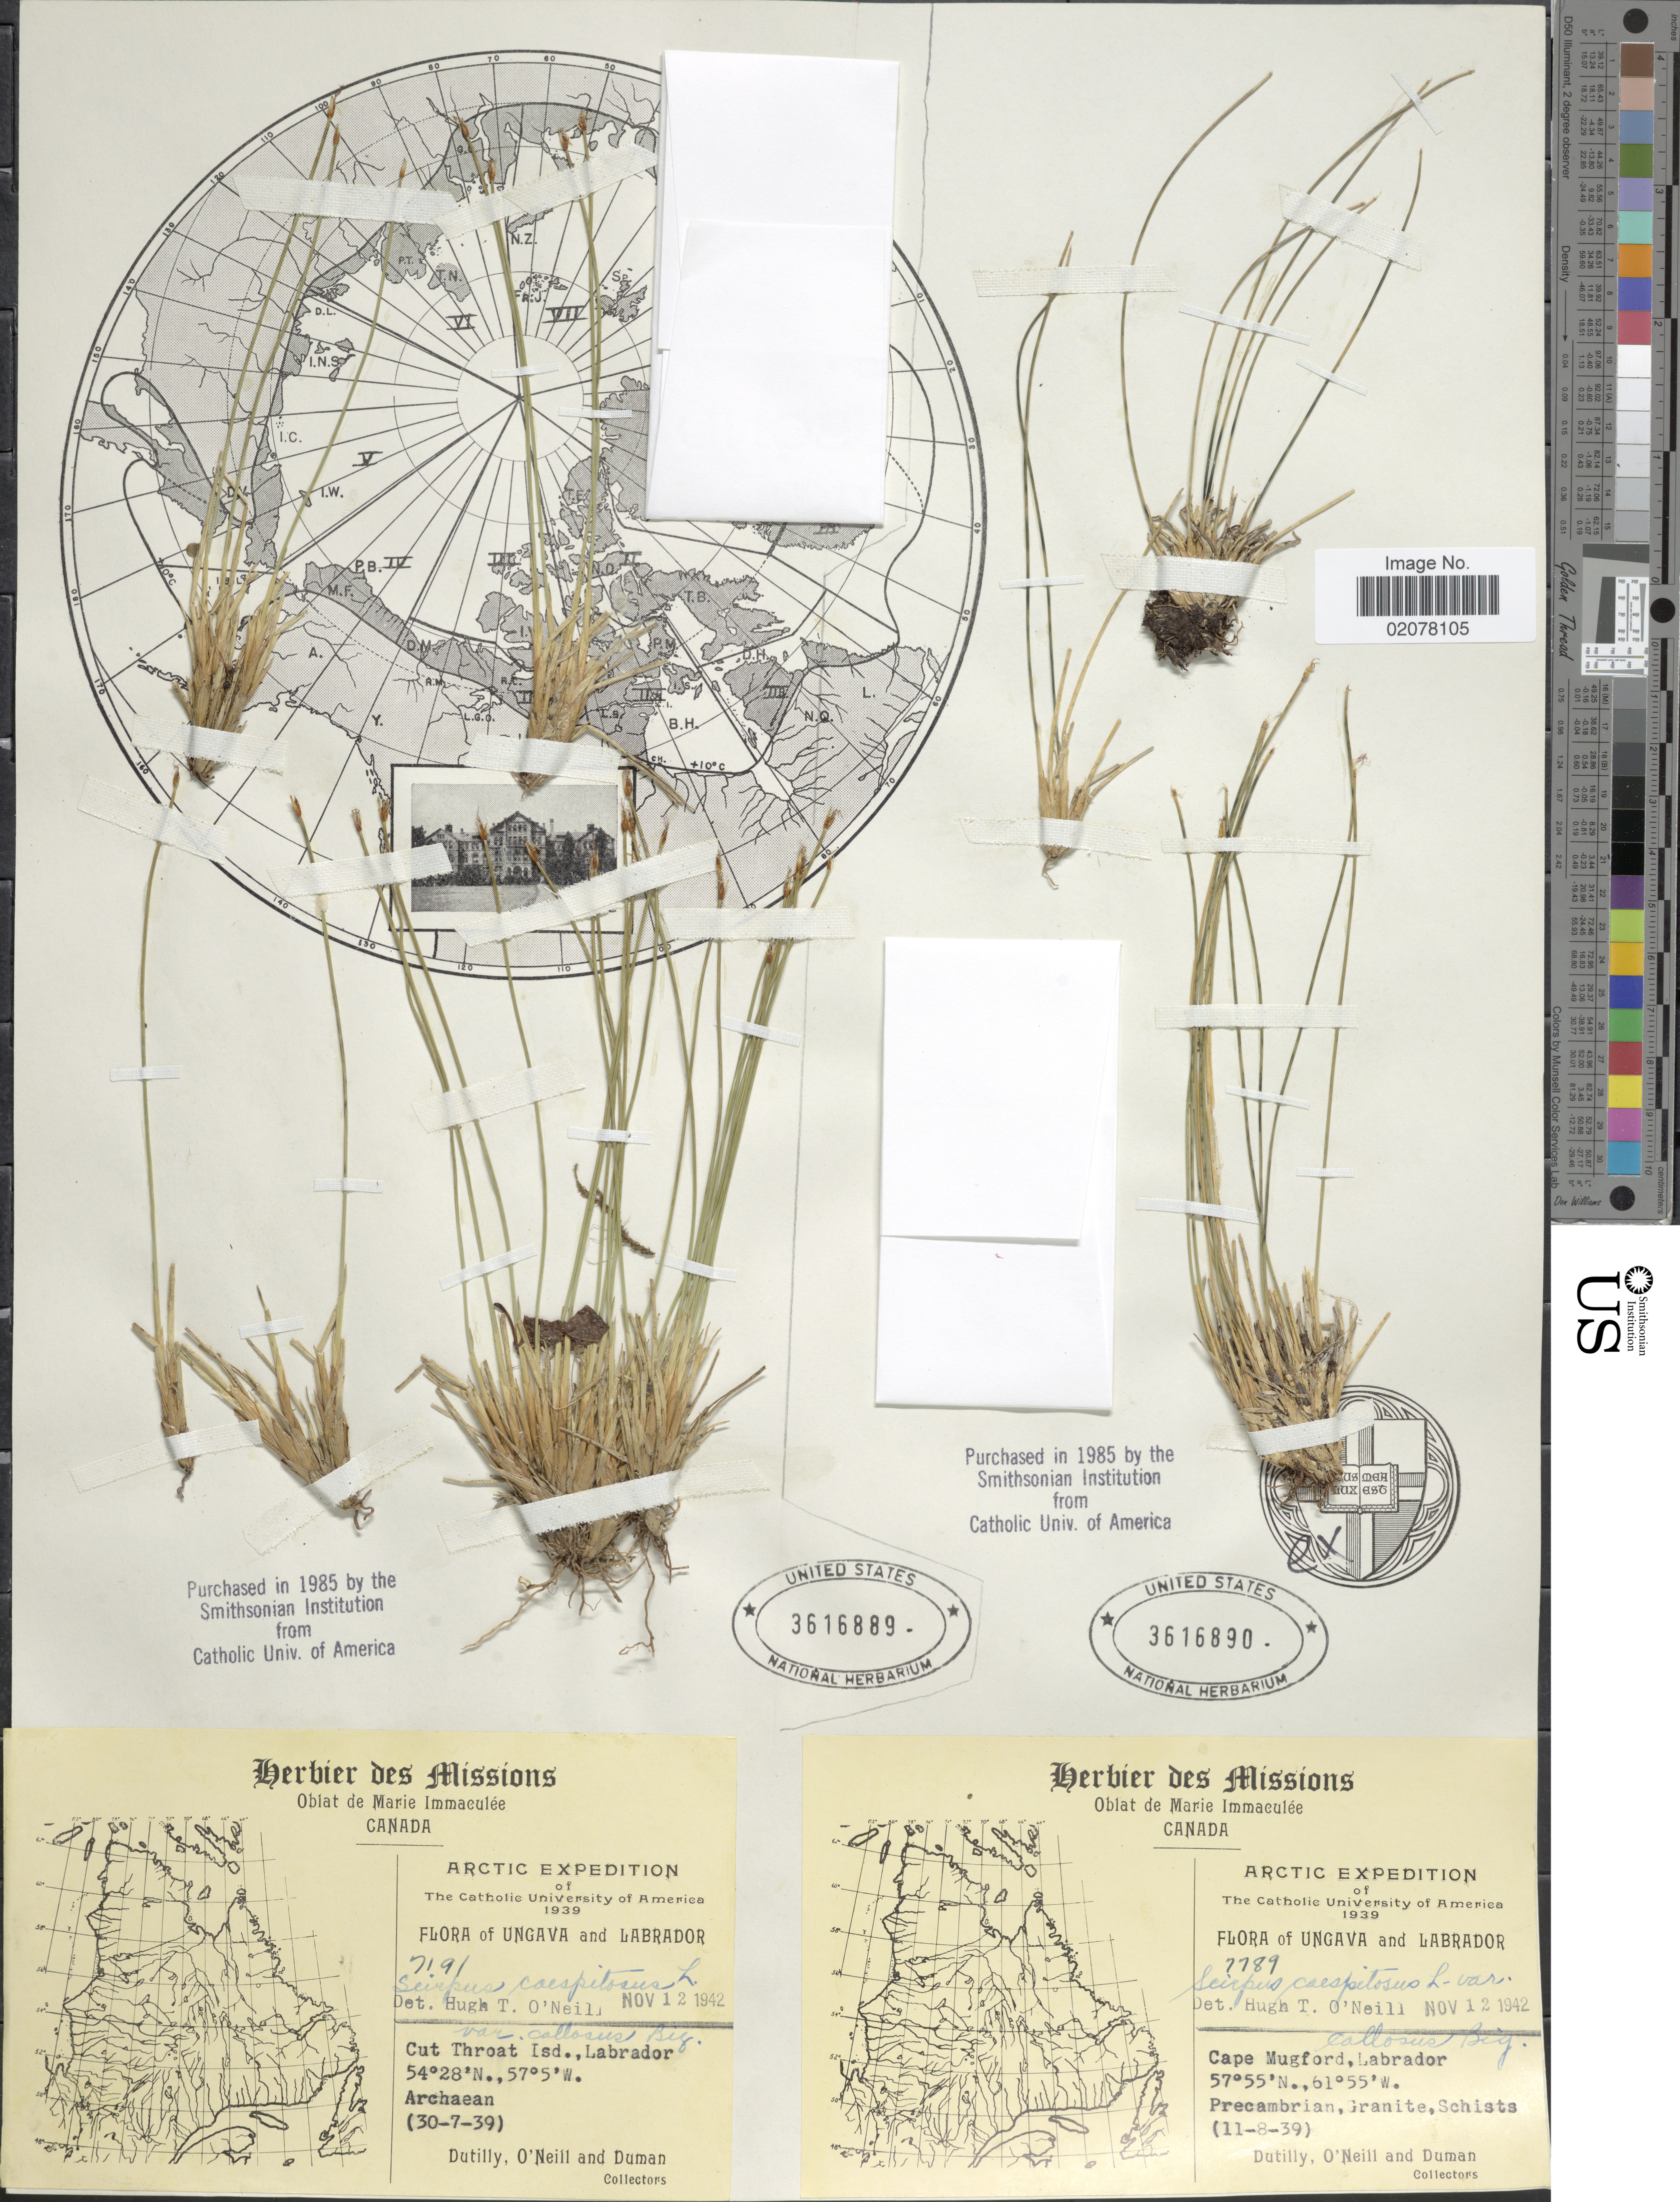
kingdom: Plantae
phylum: Tracheophyta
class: Liliopsida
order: Poales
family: Cyperaceae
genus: Trichophorum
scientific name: Trichophorum cespitosum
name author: (L.) Hartm.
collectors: -. Dutilly, O' Neill & -. Duman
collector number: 7191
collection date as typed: Transcribed d/m/y: 30/7/39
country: Canada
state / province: Newfoundland and Labrador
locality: Ungava and Labrador. Cut Throat Isd., Labrador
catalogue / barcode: US 3616889